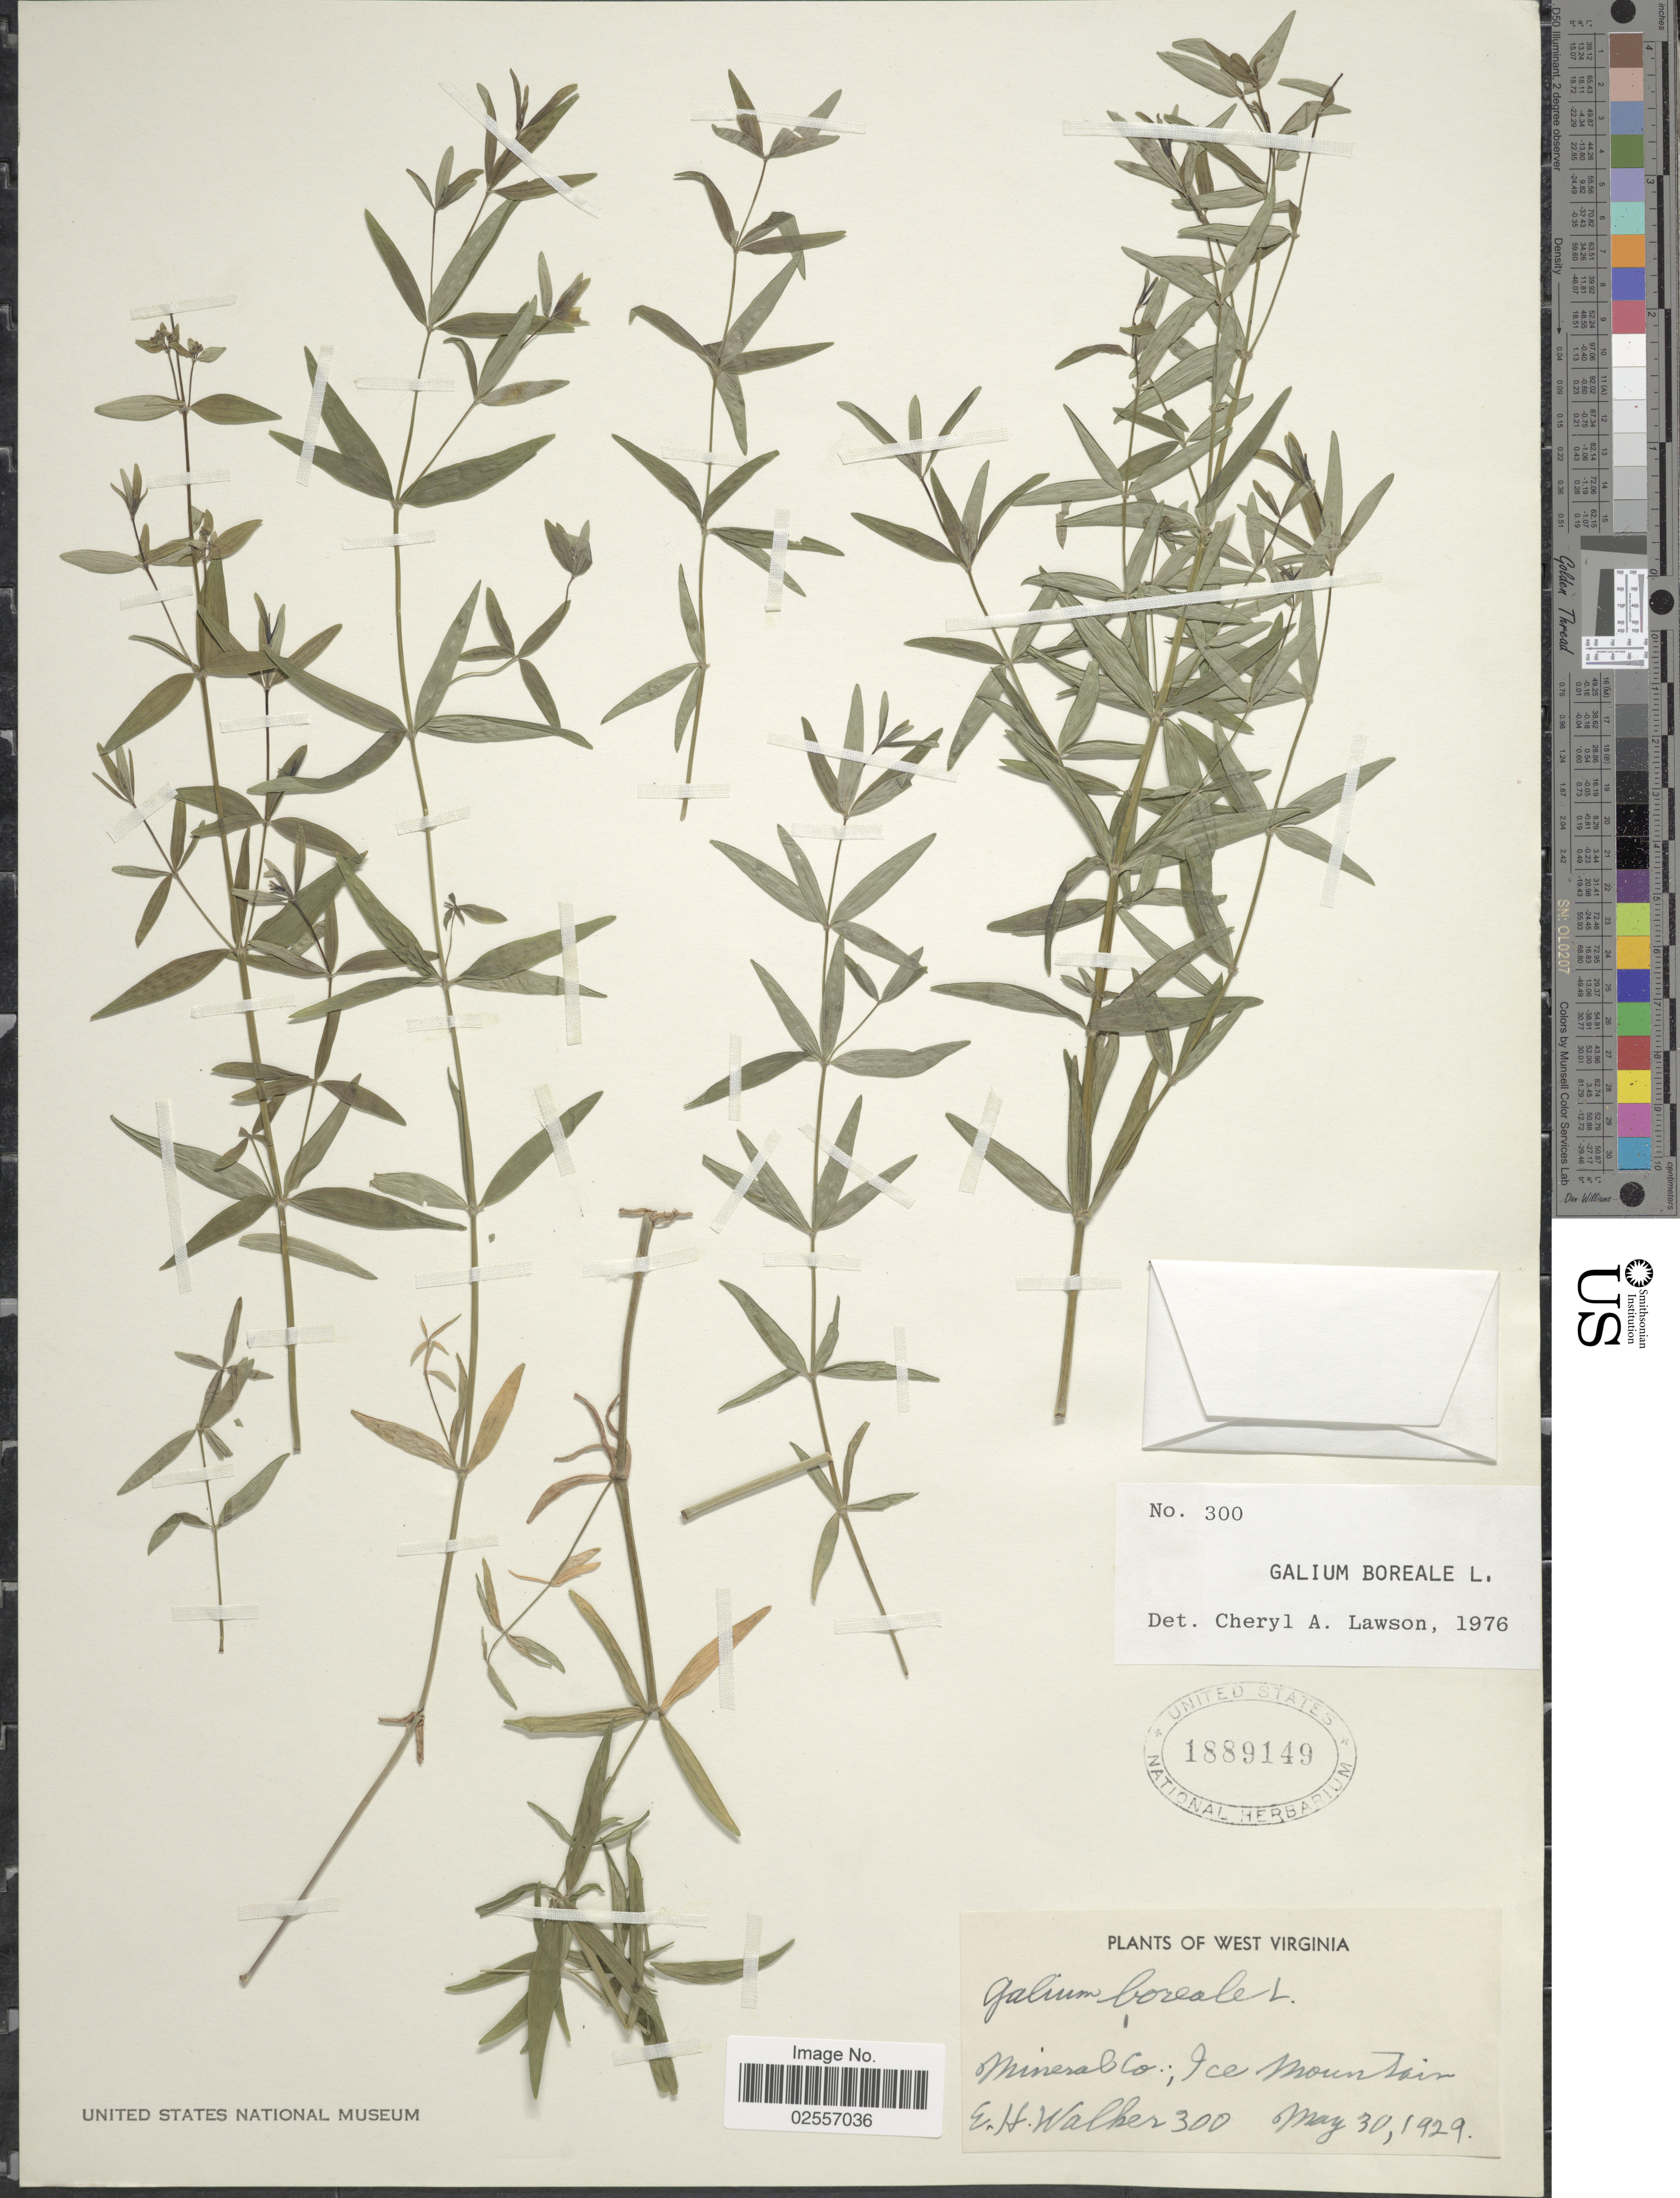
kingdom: Plantae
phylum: Tracheophyta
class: Magnoliopsida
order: Gentianales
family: Rubiaceae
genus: Galium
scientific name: Galium boreale L.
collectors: E. H. Walker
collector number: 300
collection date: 1929-05-30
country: United States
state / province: West Virginia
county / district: Mineral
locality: Mineral Co., Ice Mountain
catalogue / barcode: US 1889149